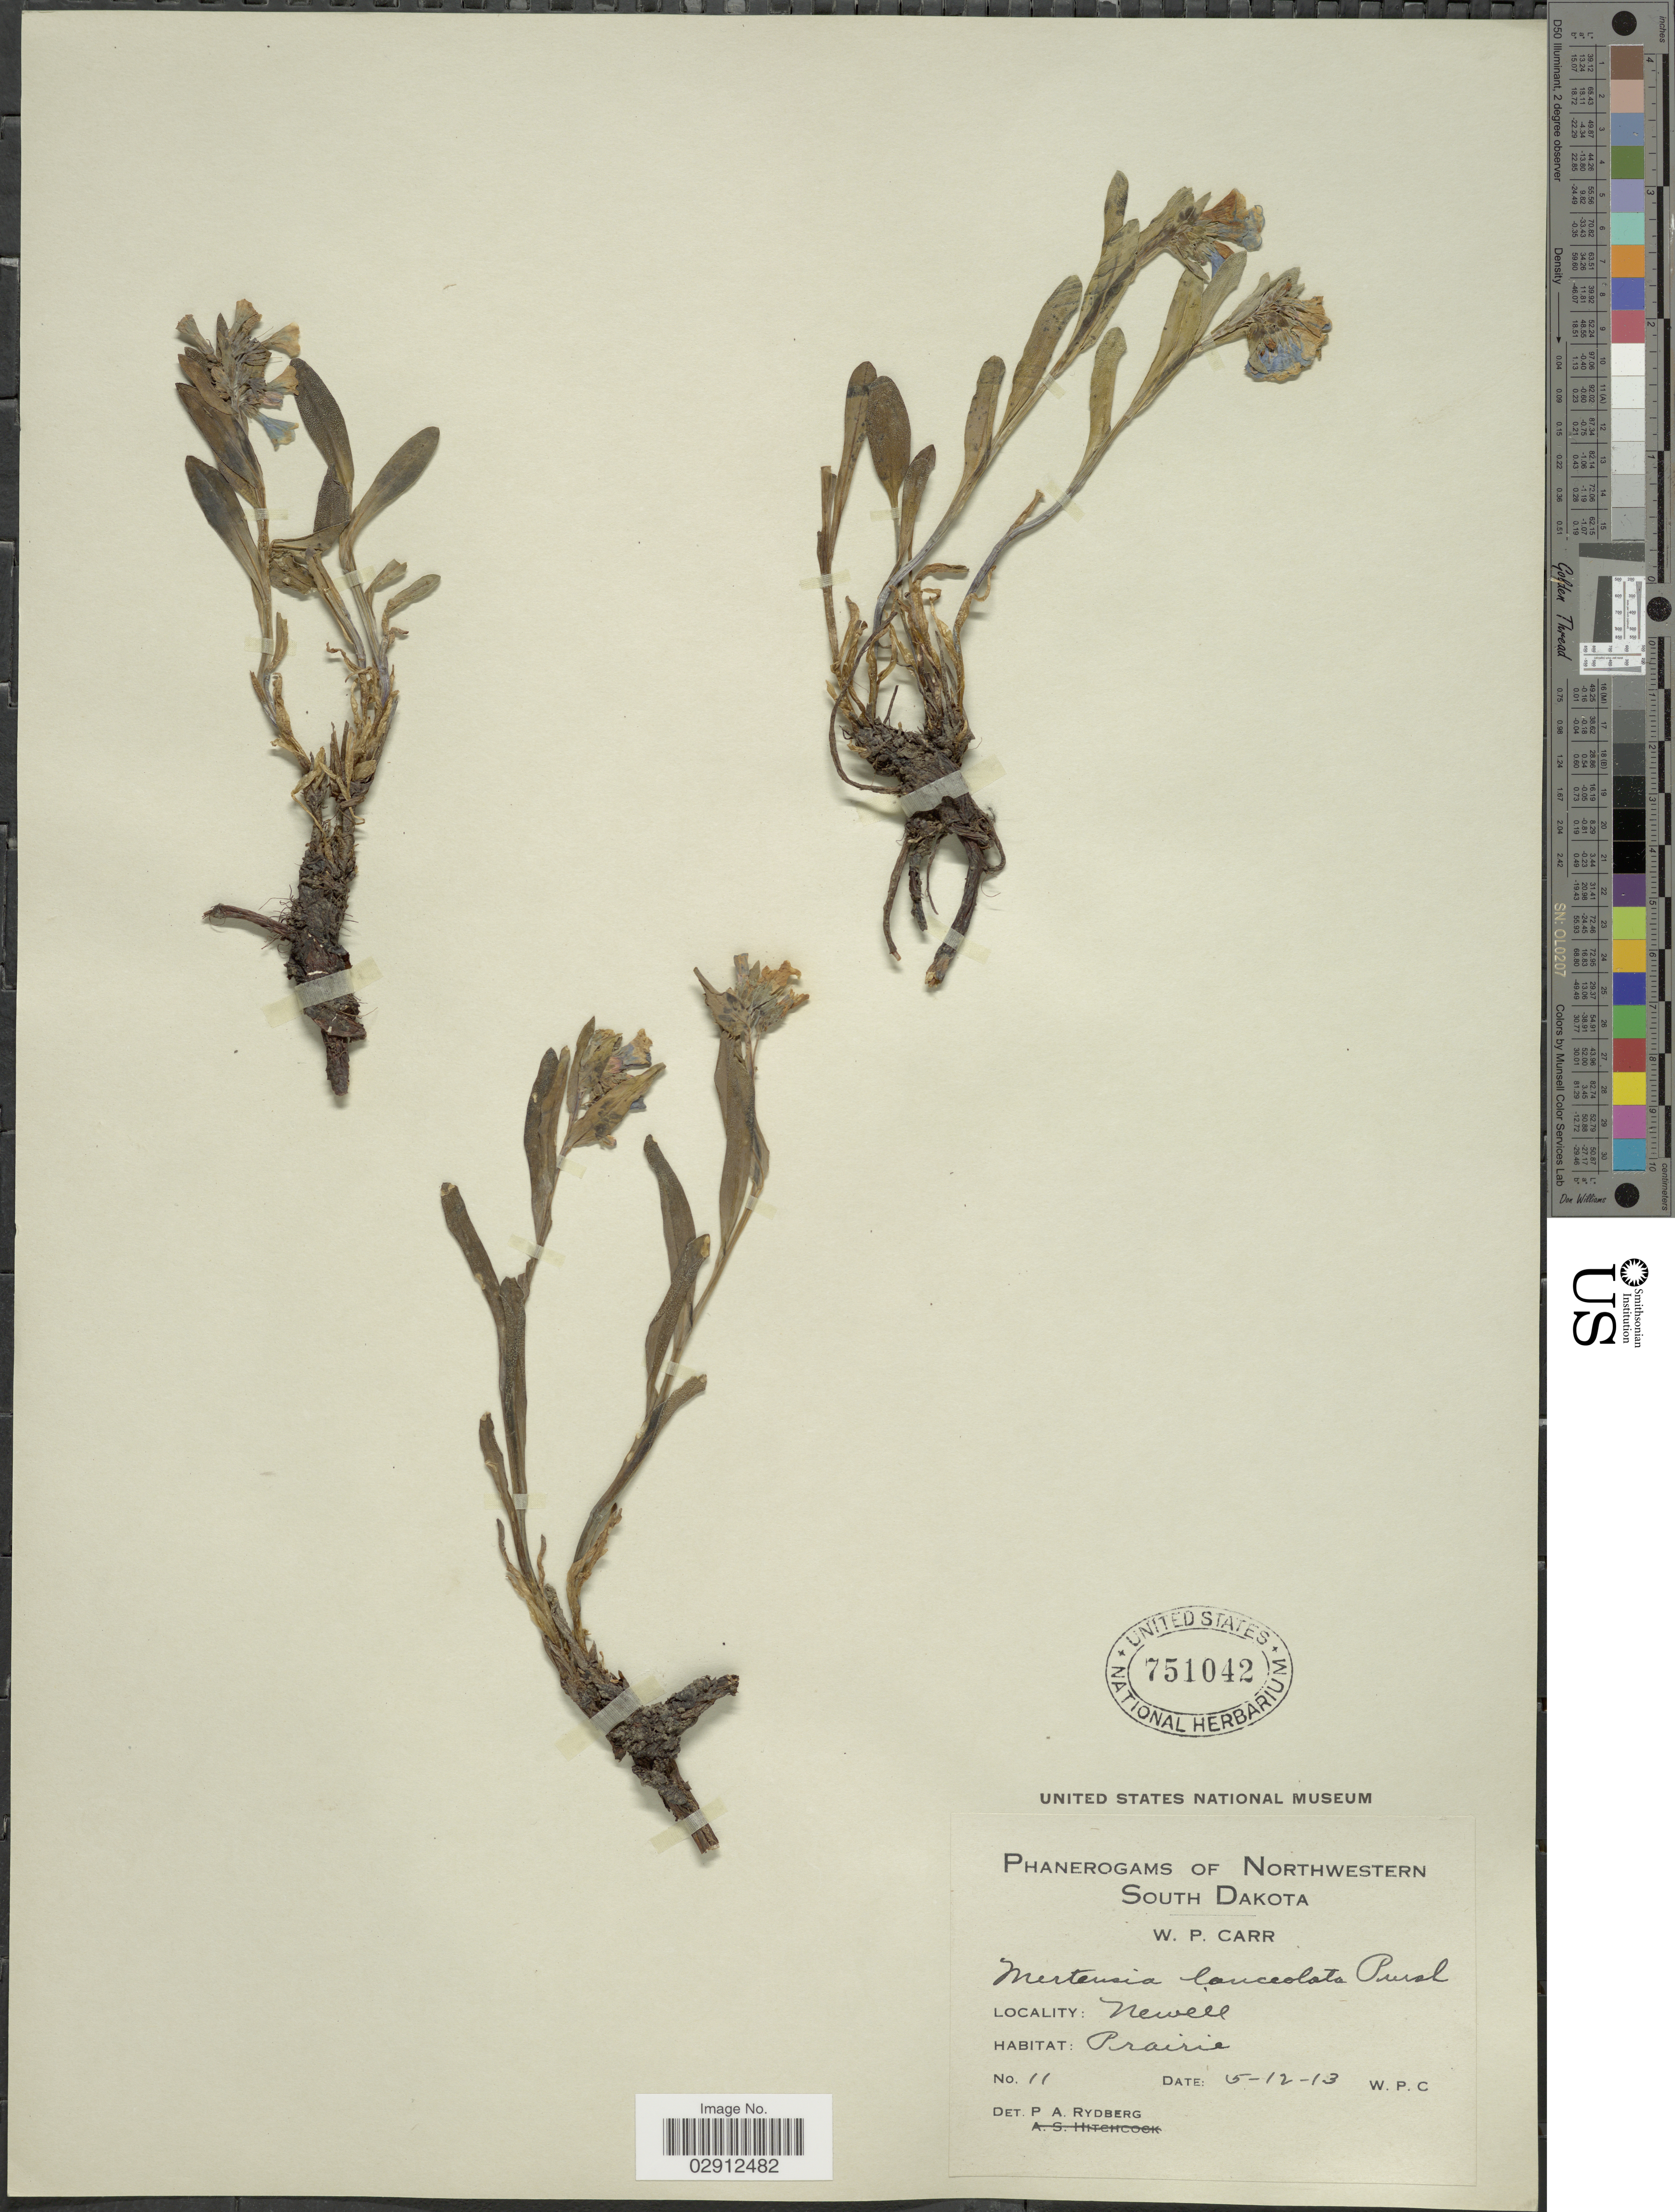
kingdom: Plantae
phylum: Tracheophyta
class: Magnoliopsida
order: Boraginales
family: Boraginaceae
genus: Mertensia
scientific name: Mertensia lanceolata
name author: (Pursh) DC. ex A. DC.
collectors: W. Carr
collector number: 11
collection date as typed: Transcribed d/m/y: 12/5/13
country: United States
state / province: South Dakota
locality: Northwestern, South Dakota, Newell.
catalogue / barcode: US 751042